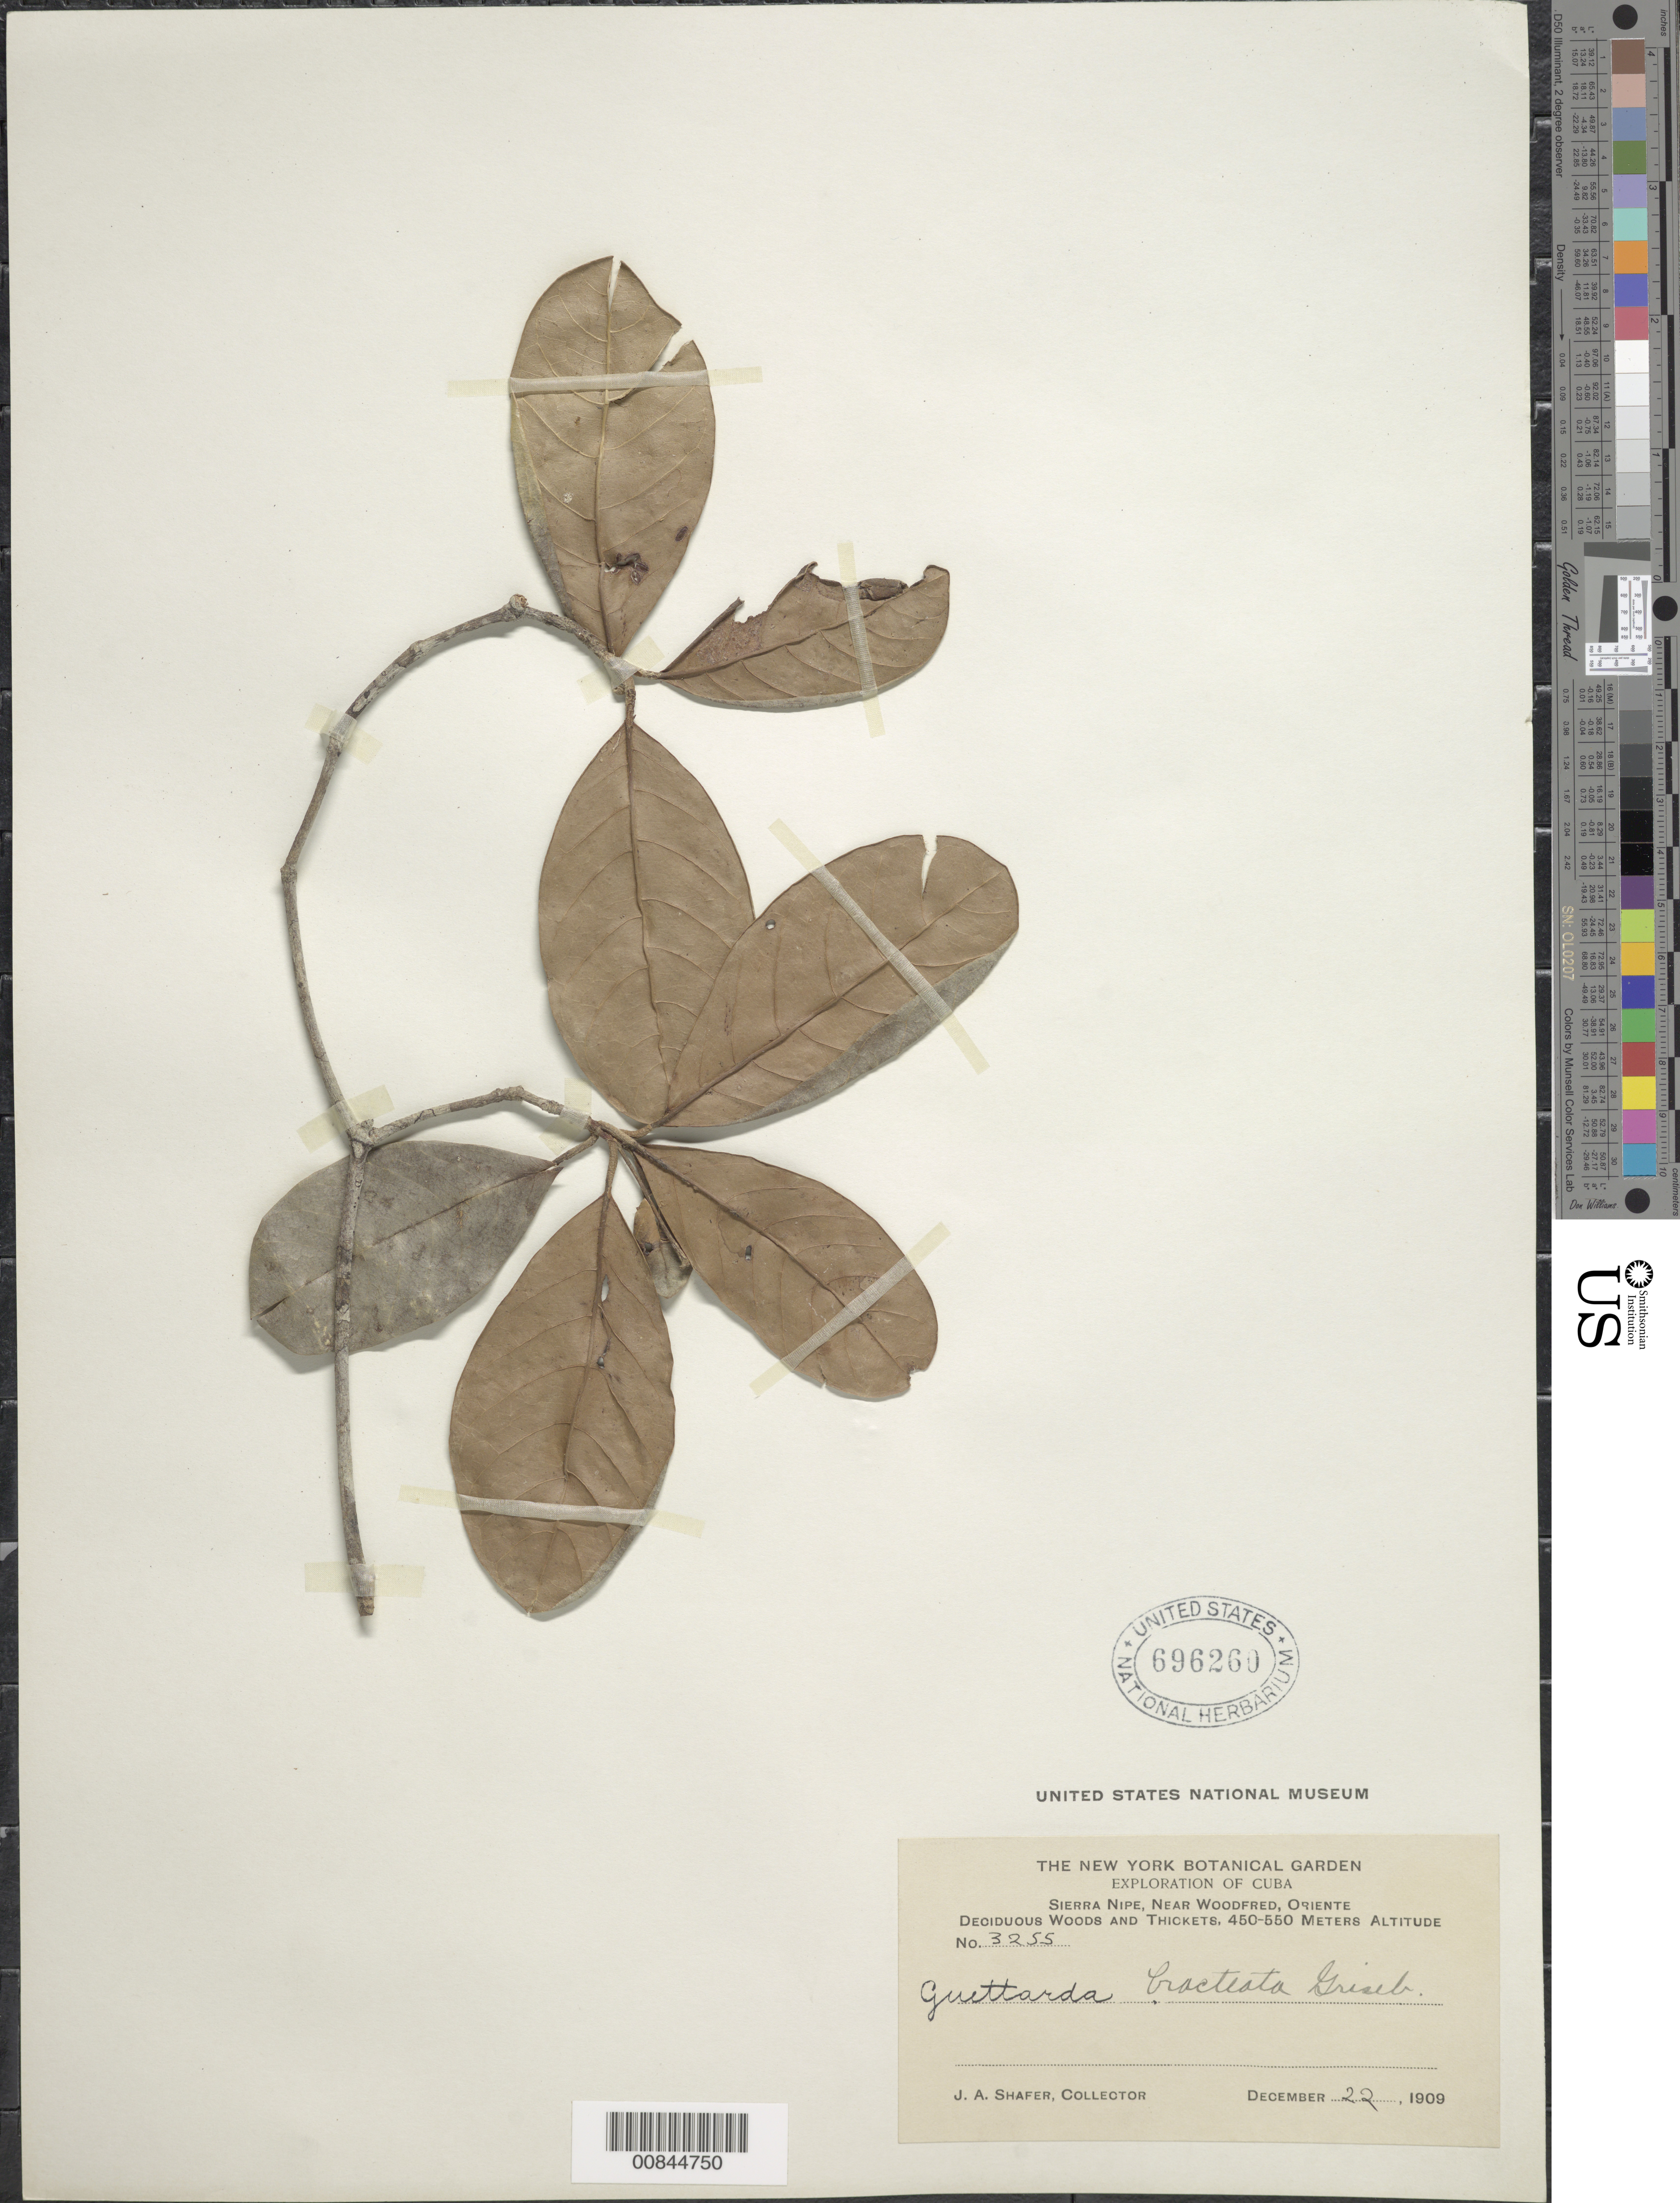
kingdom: Plantae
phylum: Tracheophyta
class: Magnoliopsida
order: Gentianales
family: Rubiaceae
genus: Guettarda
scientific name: Guettarda valenzuelana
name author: A. Rich.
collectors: J. A. Shafer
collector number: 3255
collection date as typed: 22 Dec 1909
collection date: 1909-12-22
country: Cuba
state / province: Oriente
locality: Sierra Nipe, near Woodfred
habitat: Deciduous woods and thickets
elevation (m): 4450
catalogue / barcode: US 696260